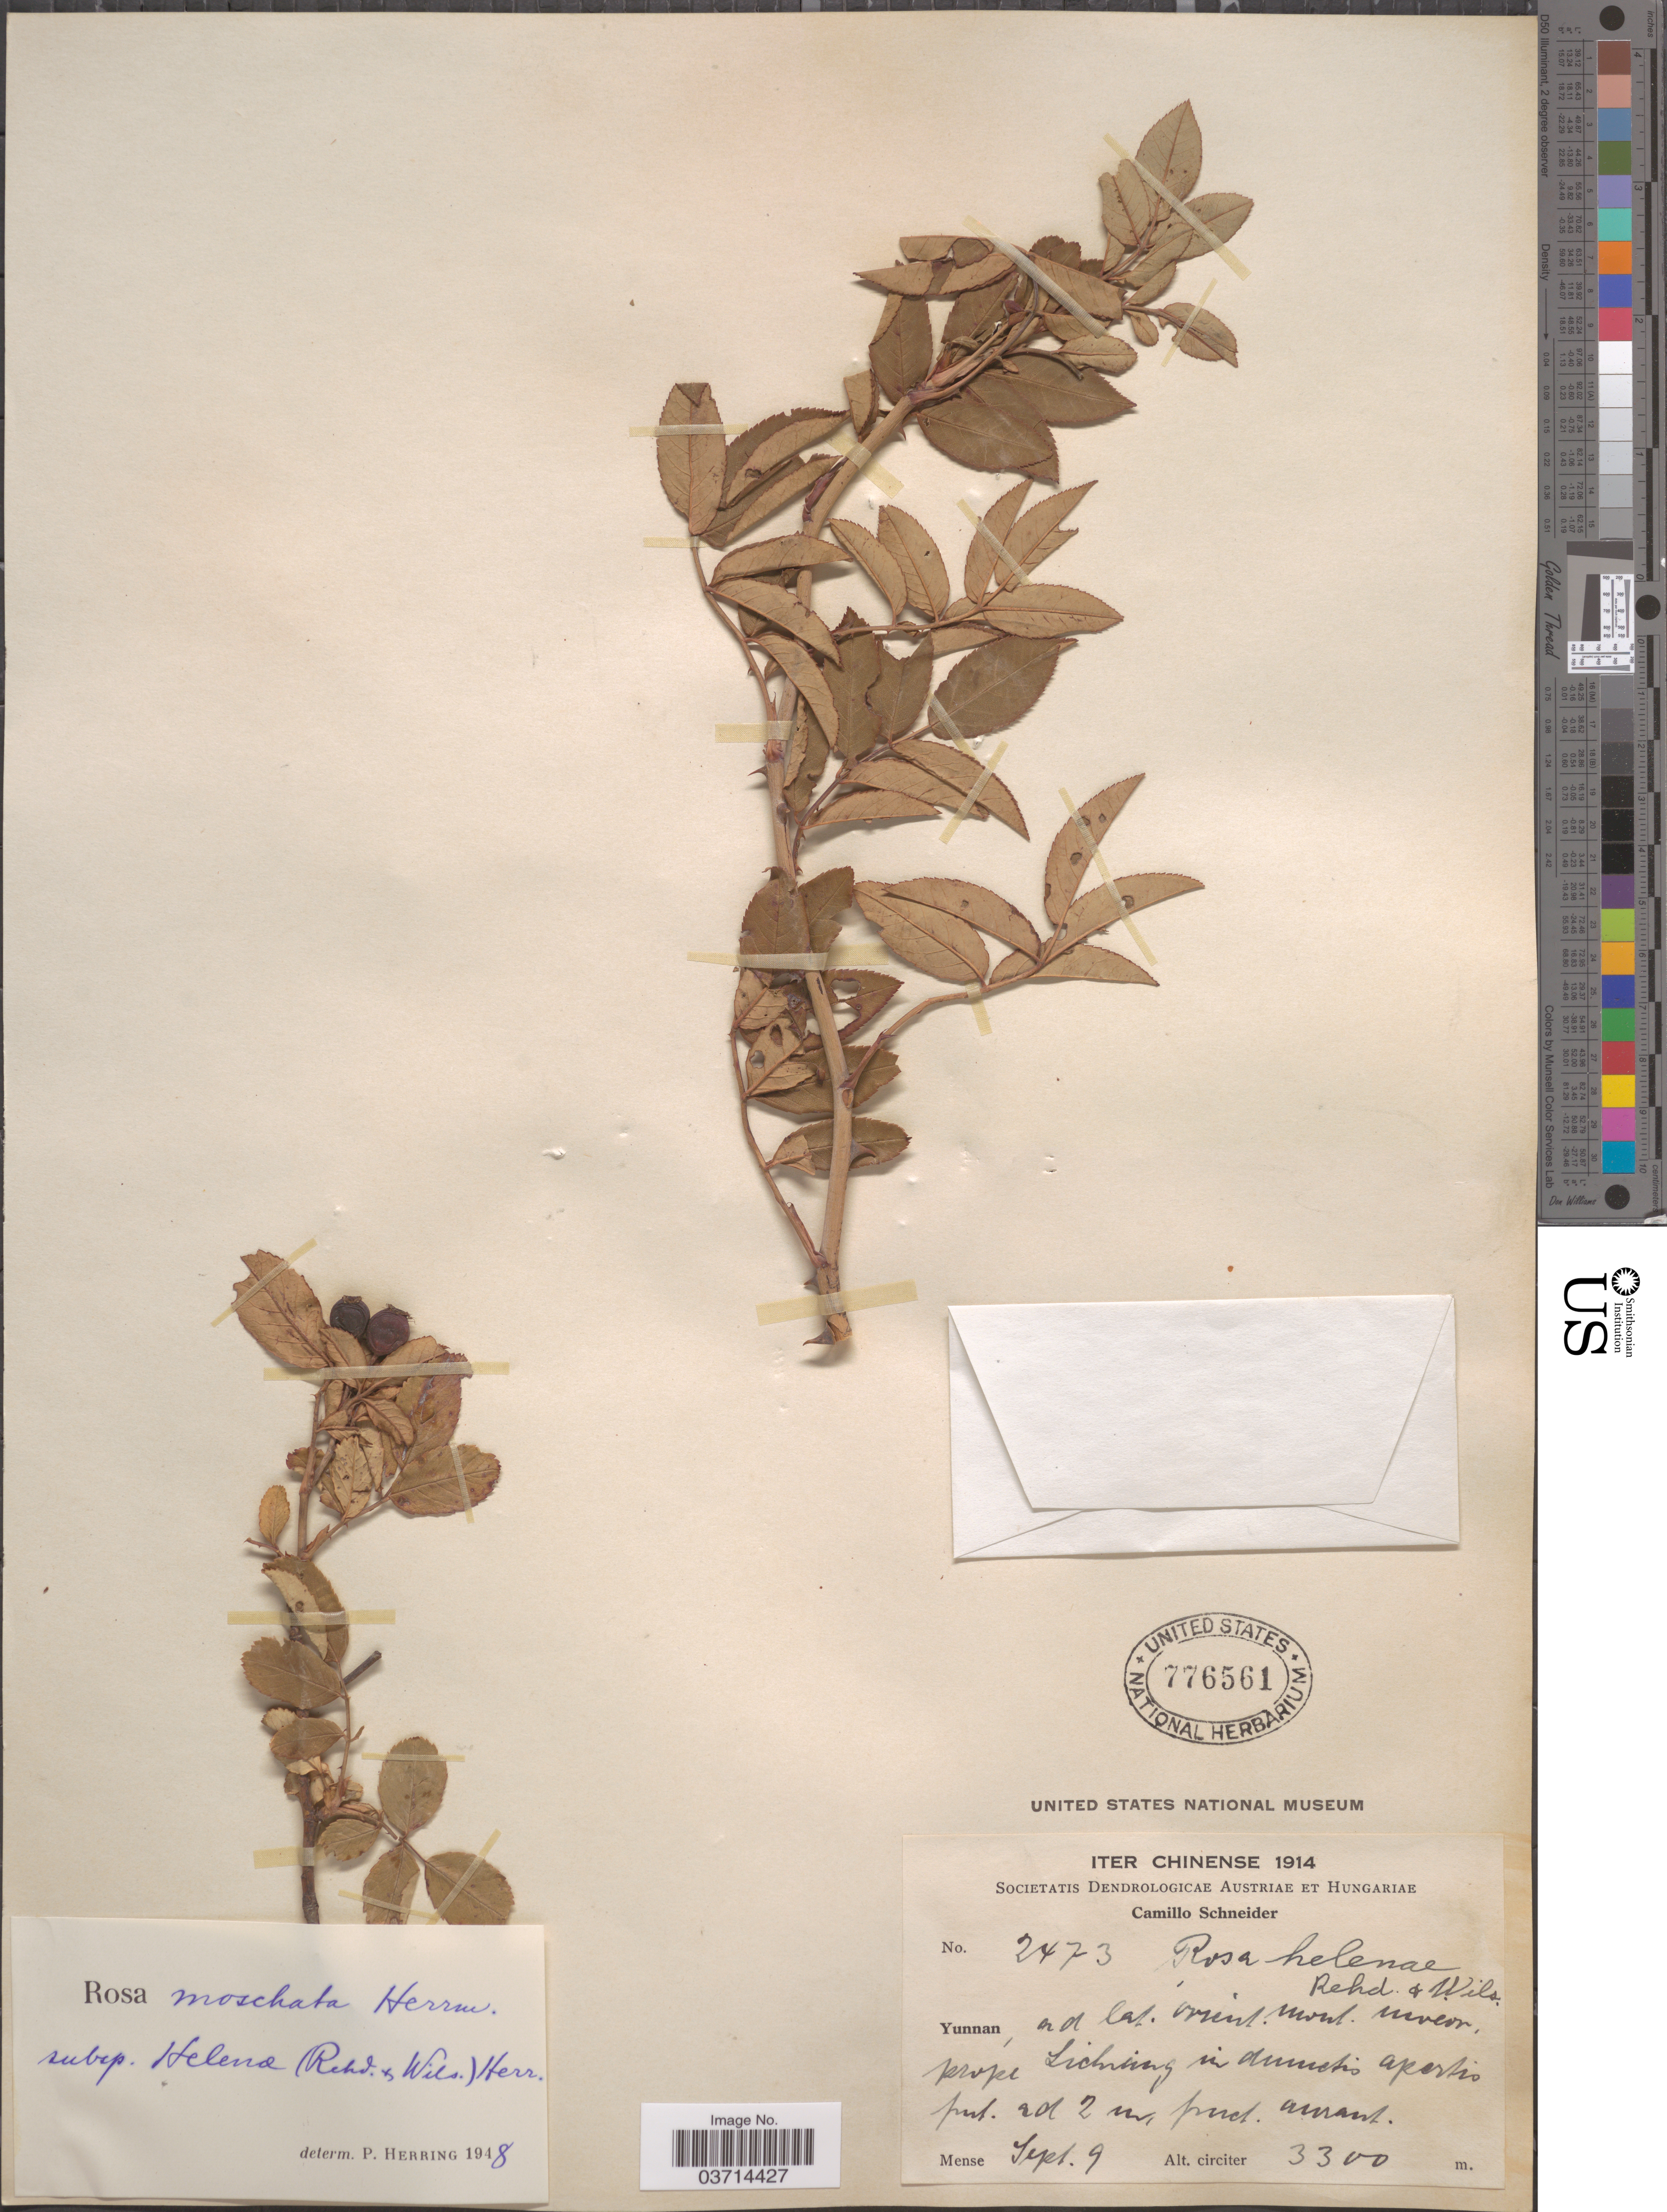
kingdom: Plantae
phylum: Tracheophyta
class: Magnoliopsida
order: Rosales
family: Rosaceae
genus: Rosa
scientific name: Rosa helenae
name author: Rehder & E.H. Wilson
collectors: C. K. Schneider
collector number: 2473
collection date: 1914-09-09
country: China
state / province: Yunnan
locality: Chinense. Ad lat. orient. mont niveor, prope Lichiang.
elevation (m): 3300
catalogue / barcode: US 776561